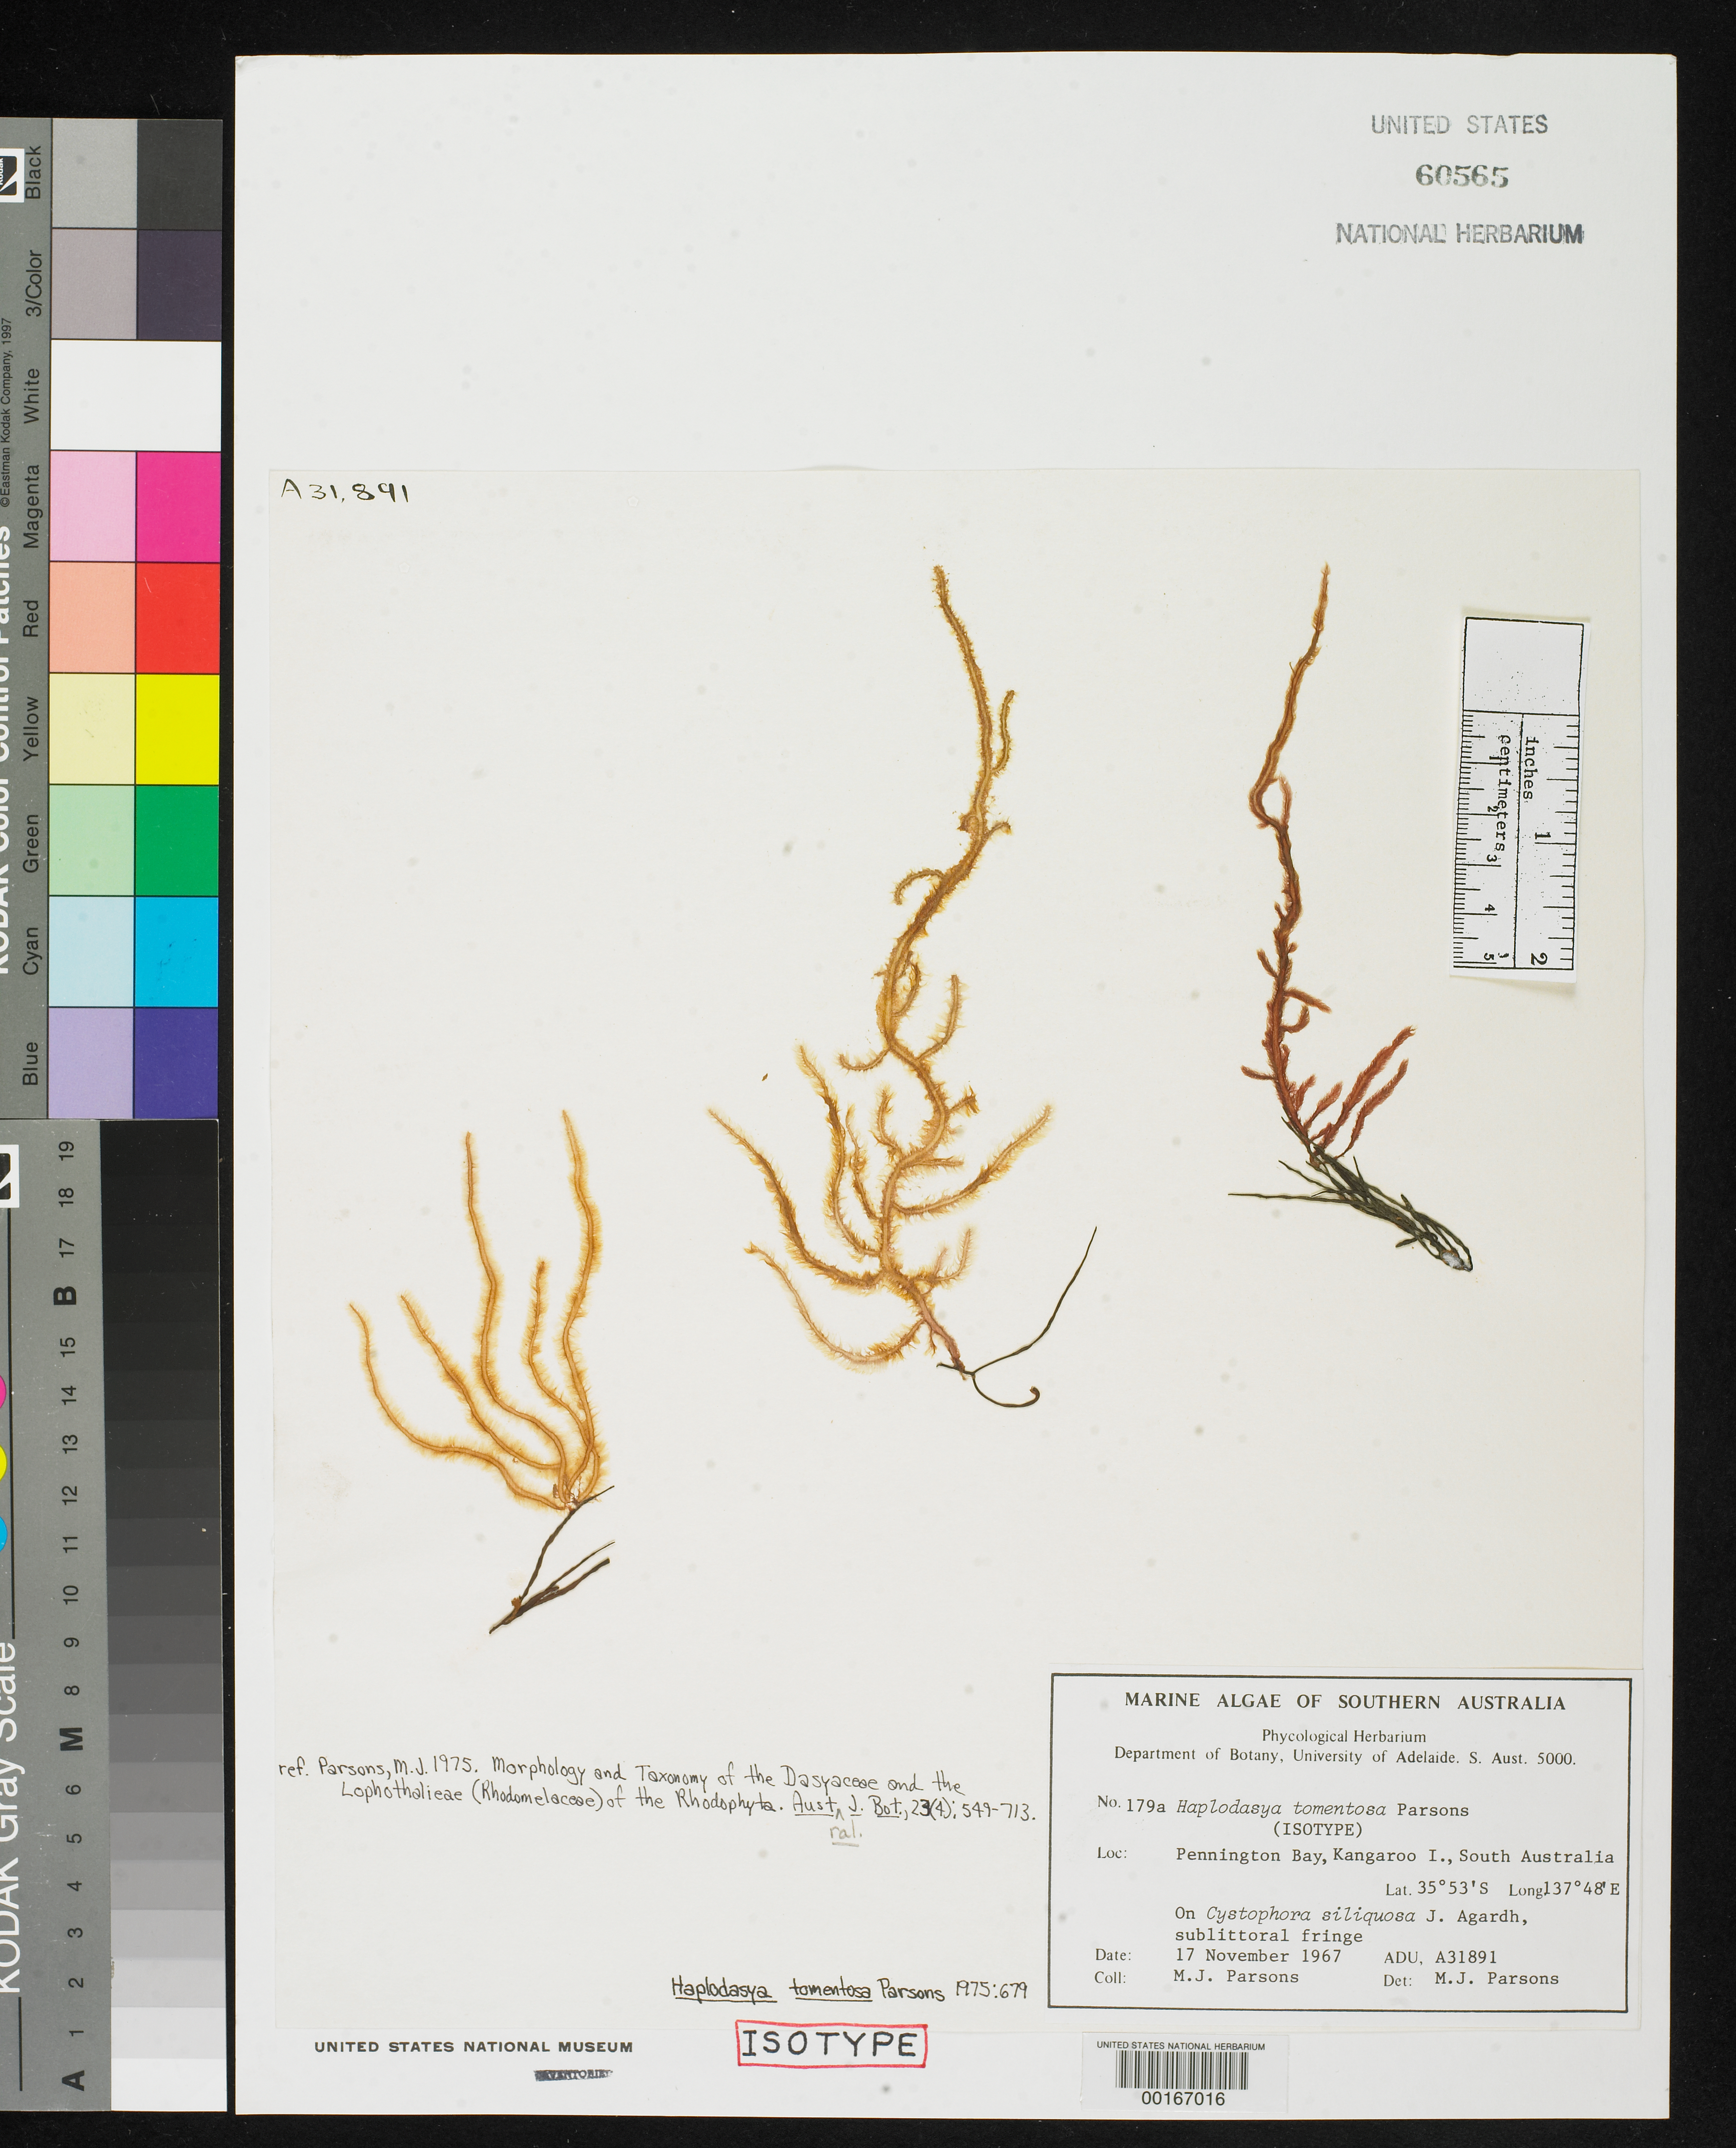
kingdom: Plantae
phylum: Rhodophyta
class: Florideophyceae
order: Ceramiales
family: Rhodomelaceae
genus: Haplodasya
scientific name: Haplodasya tomentosa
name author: M.J. Parsons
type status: Isotype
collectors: M. Parsons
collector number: ADU A31891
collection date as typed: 17 Nov 1967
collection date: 1967-11-17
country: Australia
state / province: South Australia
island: Kangaroo Island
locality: Pennington Bay.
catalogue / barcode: US 60565